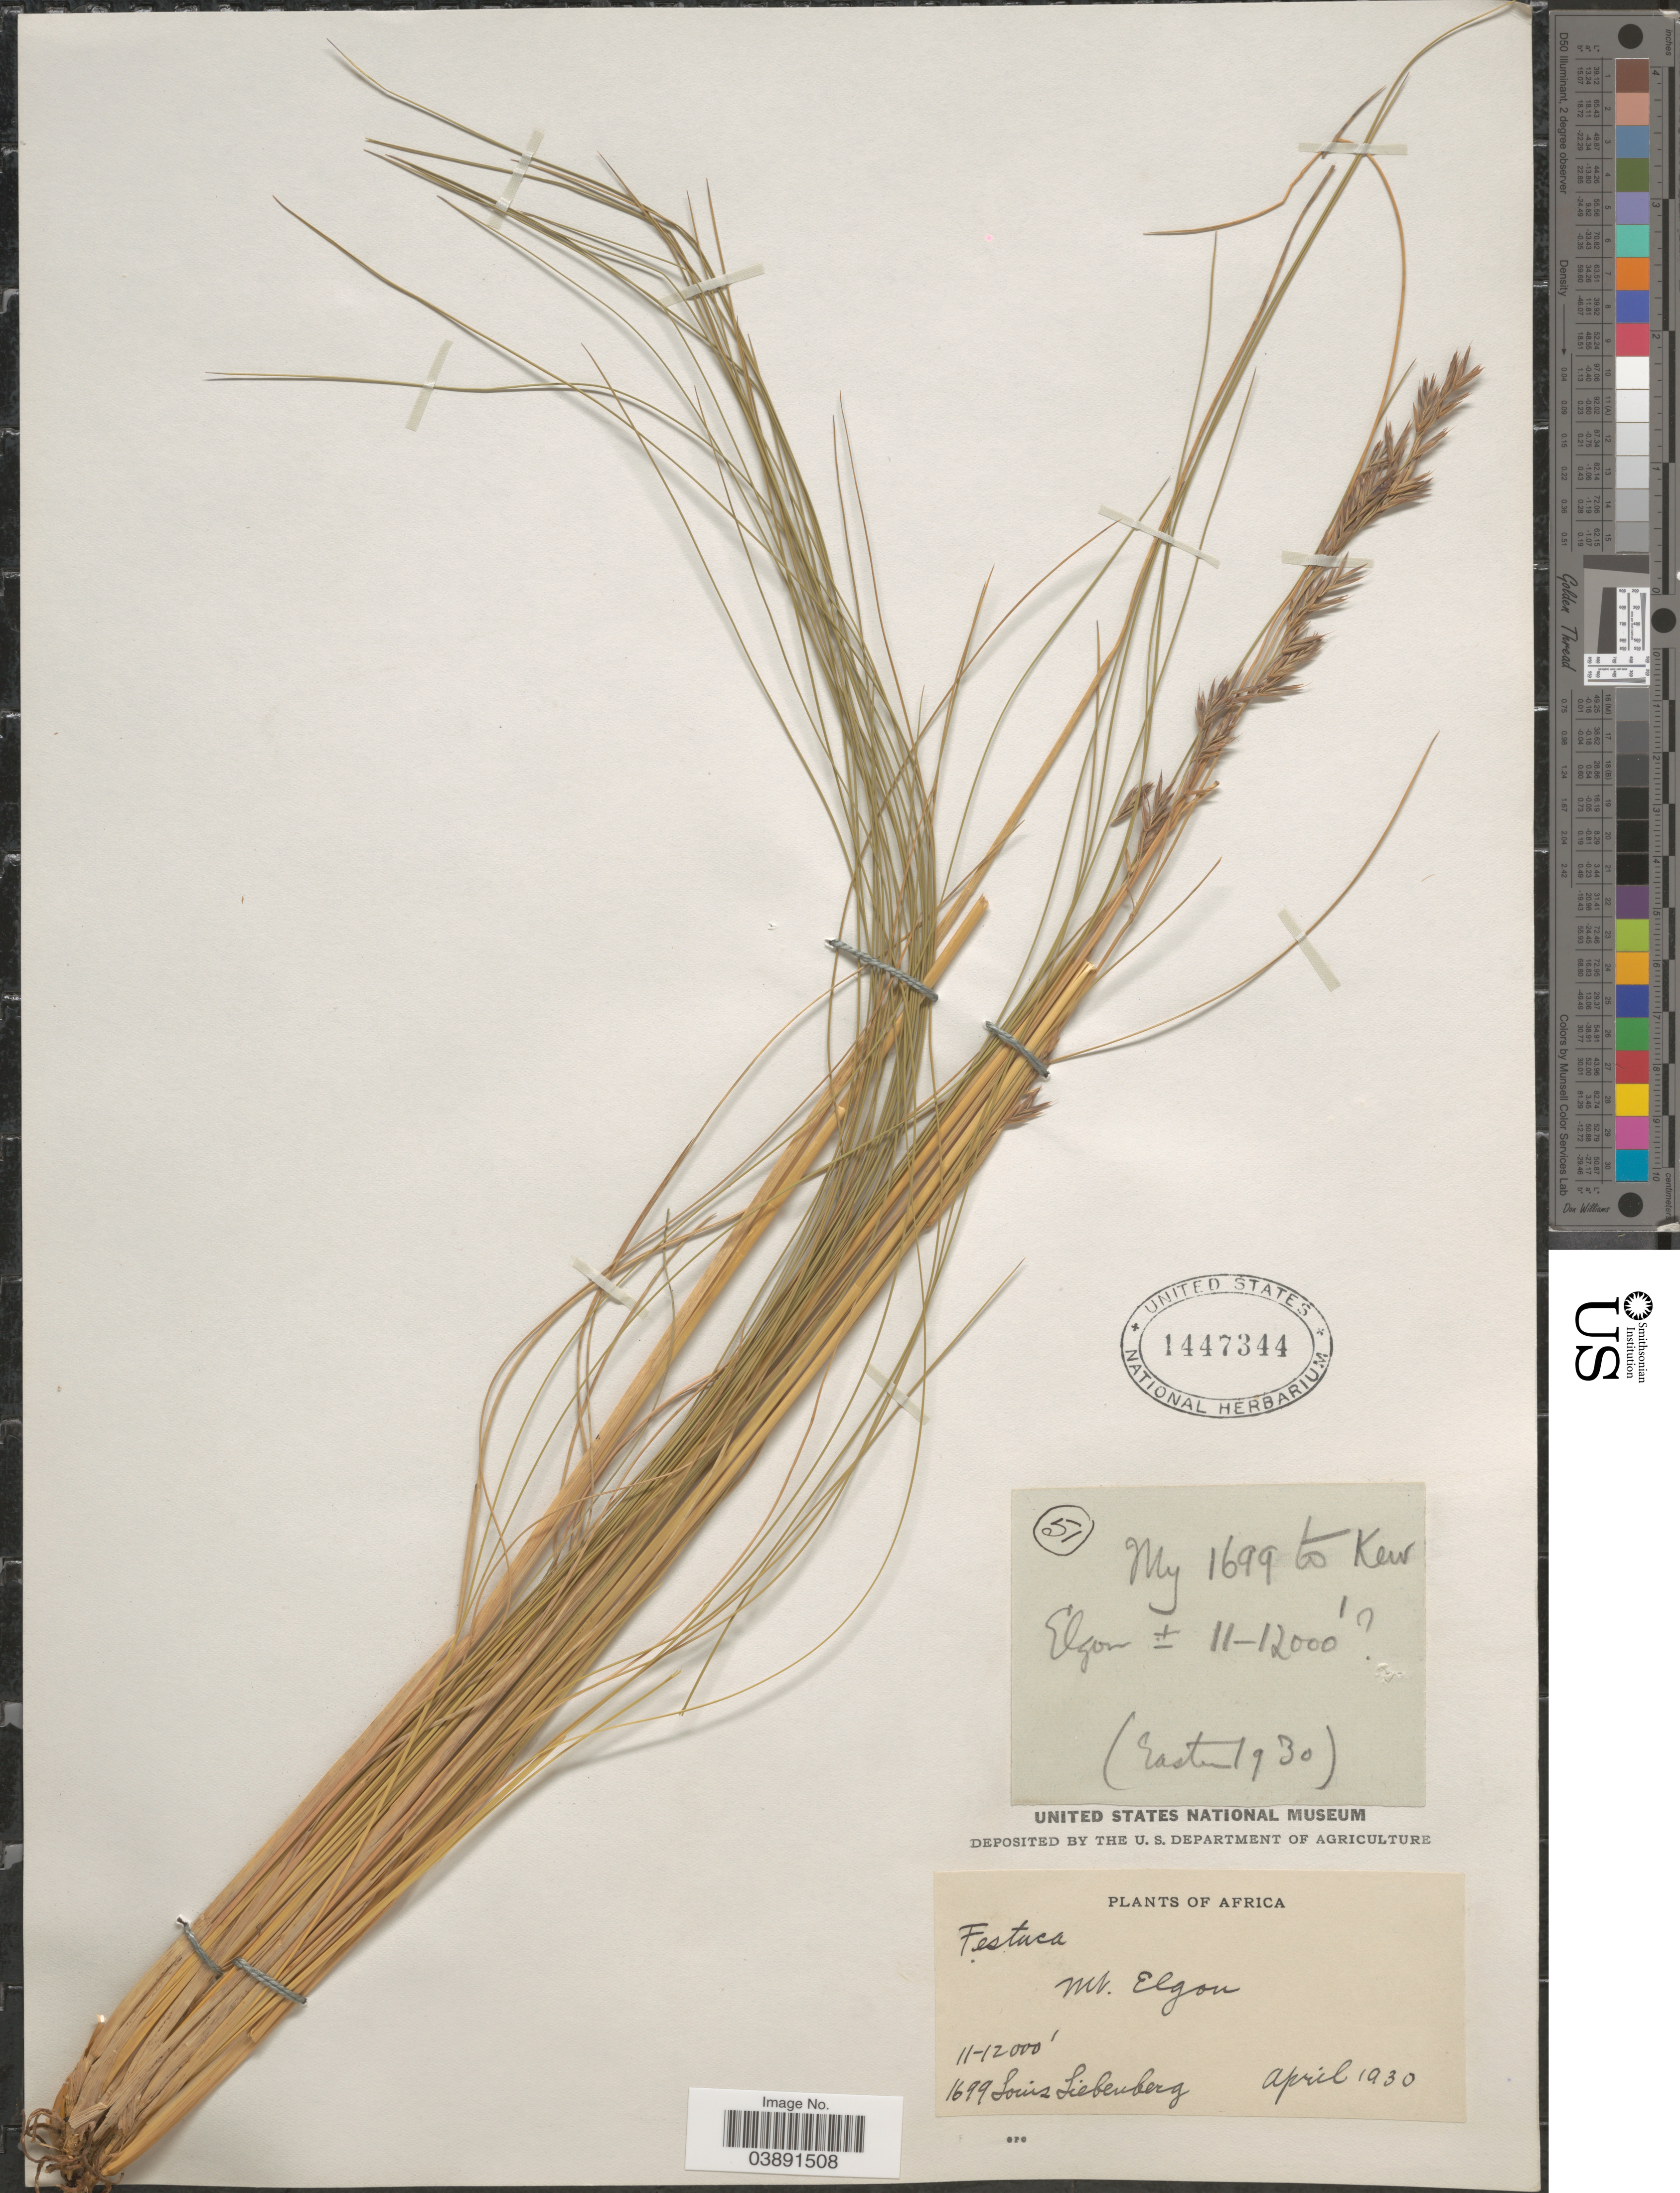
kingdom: Plantae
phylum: Tracheophyta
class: Liliopsida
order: Poales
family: Poaceae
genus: Festuca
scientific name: Festuca macrophylla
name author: Hochst. ex A. Rich.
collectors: L. Liebenberg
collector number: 1699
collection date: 1930-04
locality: Africa. Mt. Elgon.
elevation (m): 3353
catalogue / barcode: US 1447344